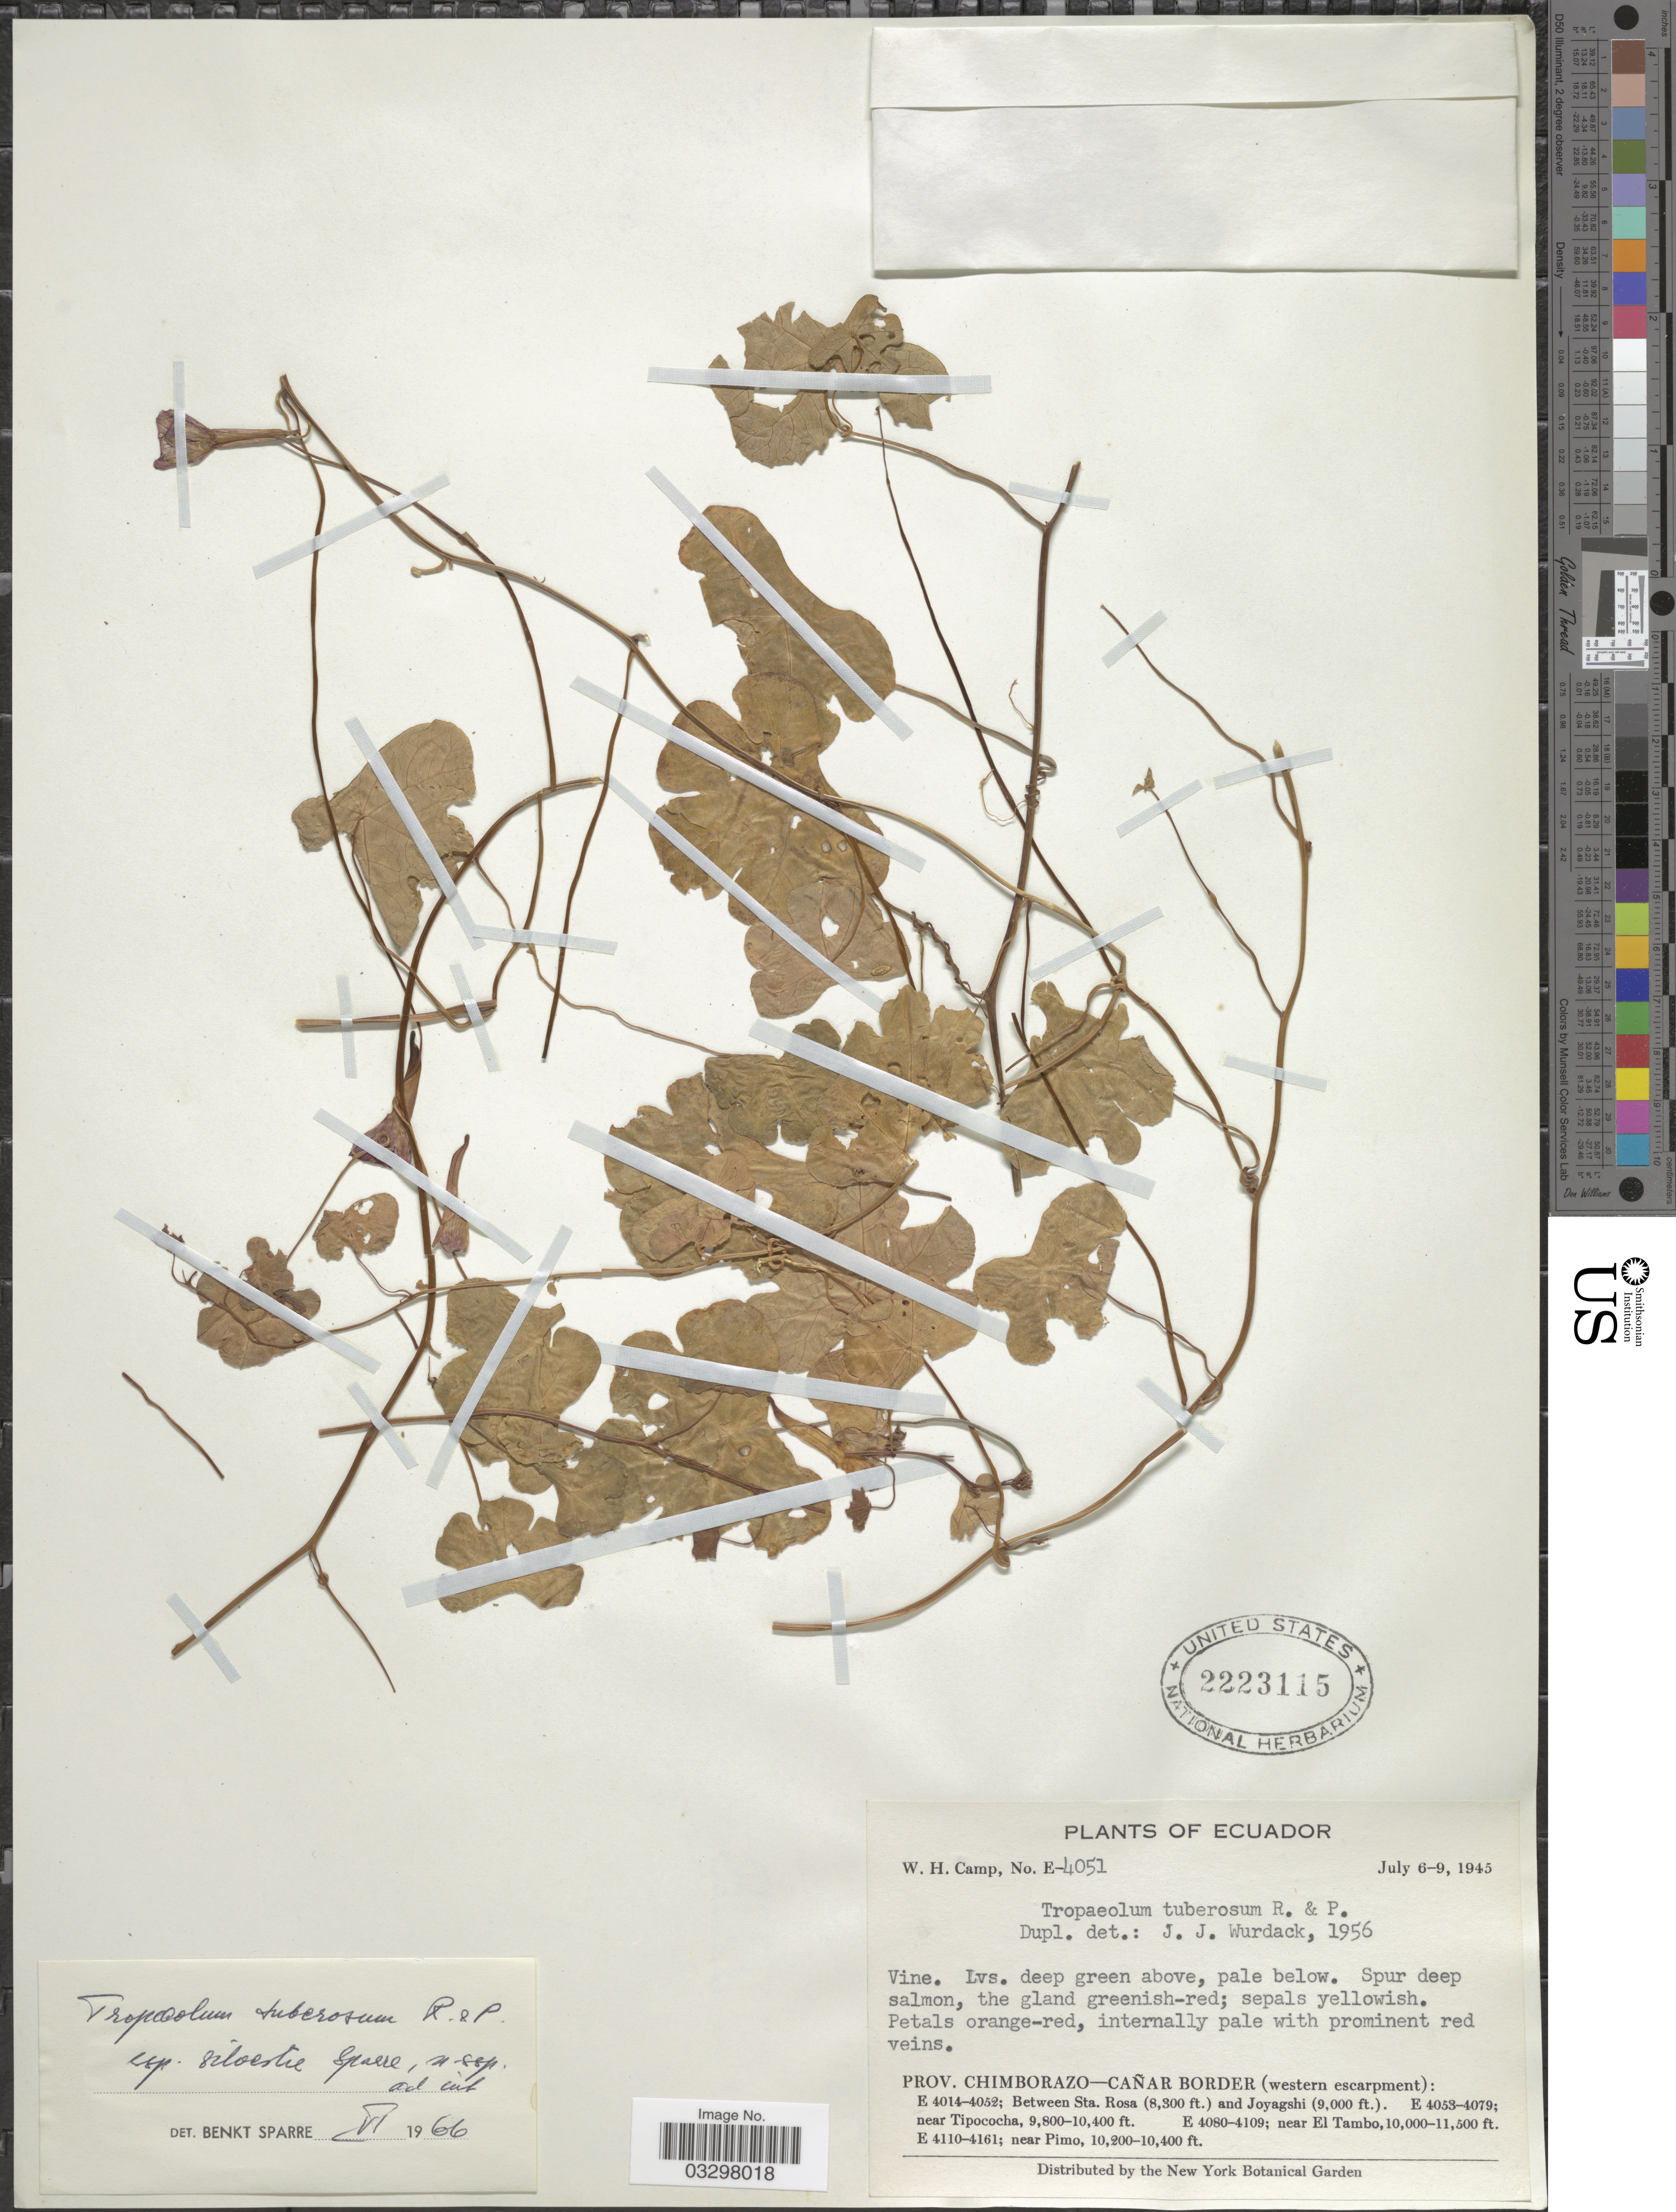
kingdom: Plantae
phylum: Tracheophyta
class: Magnoliopsida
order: Brassicales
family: Tropaeolaceae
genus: Tropaeolum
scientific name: Tropaeolum tuberosum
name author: Ruiz & Pav.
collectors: W. H. Camp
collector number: E-4051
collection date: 1945-07-06/1945-07-09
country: Ecuador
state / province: Chimborazo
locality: Cañar Border (western escarpment): E4014-4052; Between Sta. Rosa and Joyagshi.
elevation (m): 2530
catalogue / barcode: US 2223115